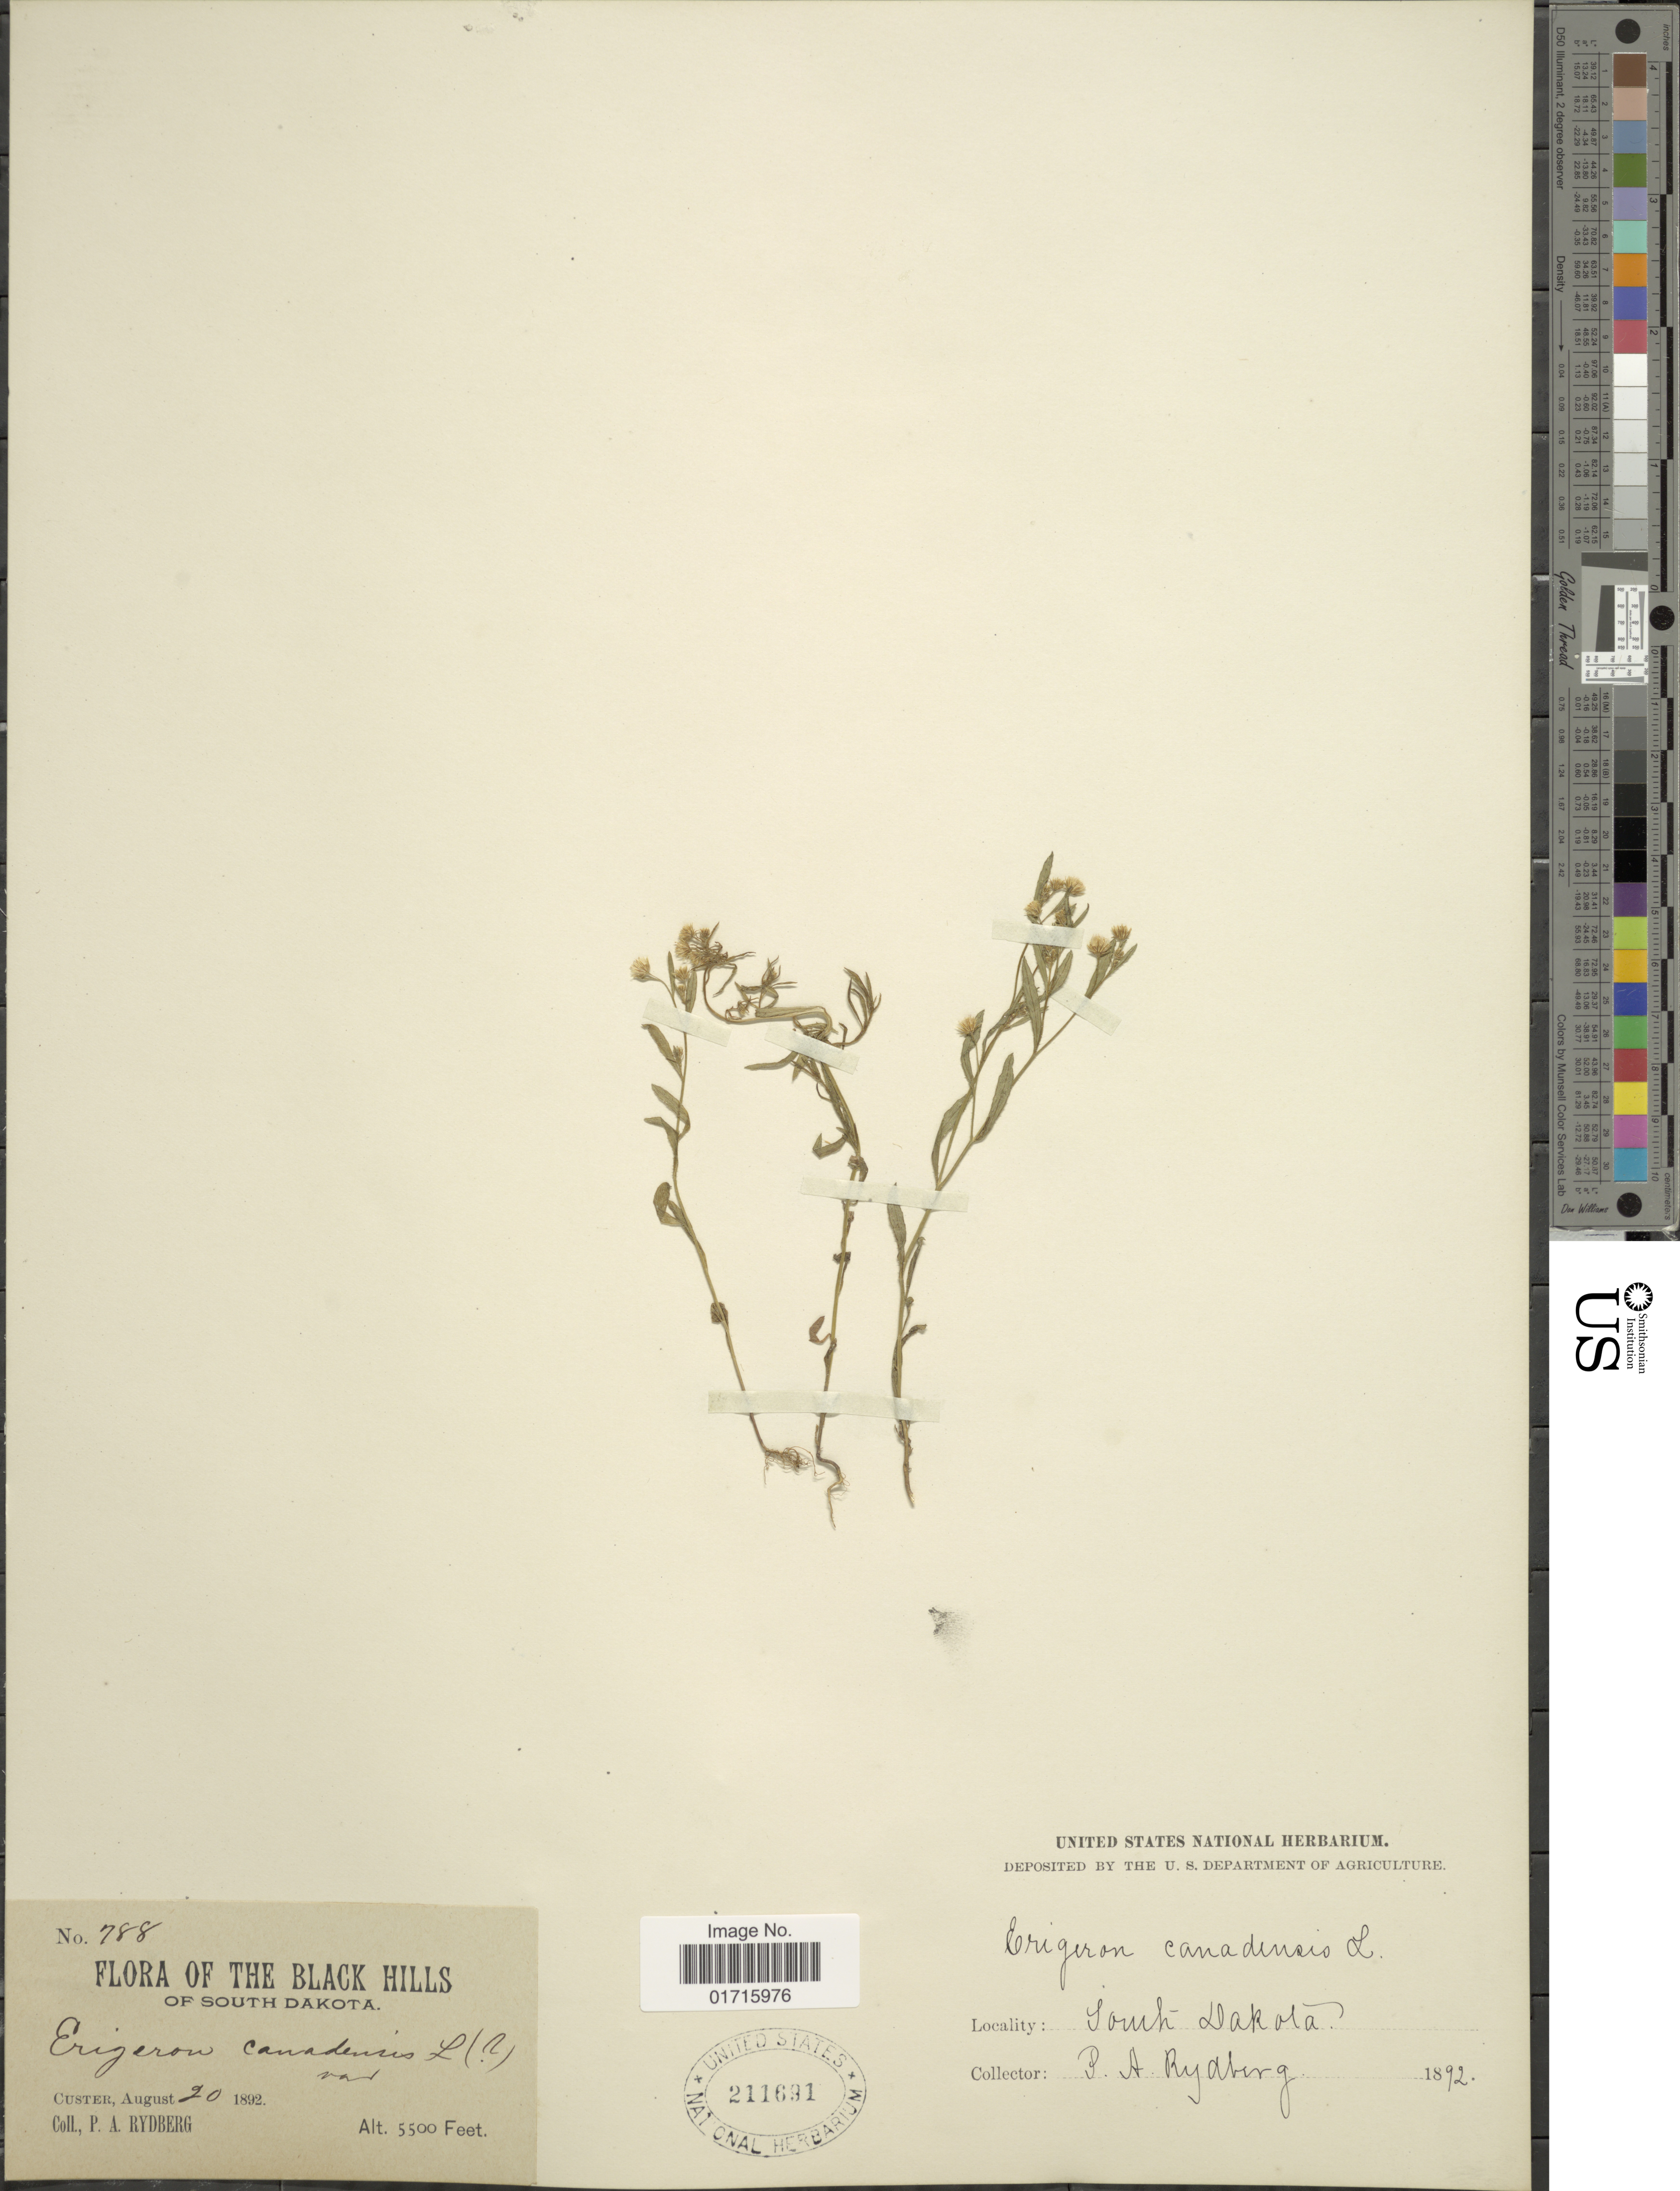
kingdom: Plantae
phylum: Tracheophyta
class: Magnoliopsida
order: Asterales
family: Asteraceae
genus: Conyza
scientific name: Conyza canadensis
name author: (L.) Cronq.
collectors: P. A. Rydberg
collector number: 788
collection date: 1892-08-20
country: United States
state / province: South Dakota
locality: The Black Hills. Custer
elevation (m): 1676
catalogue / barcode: US 211691